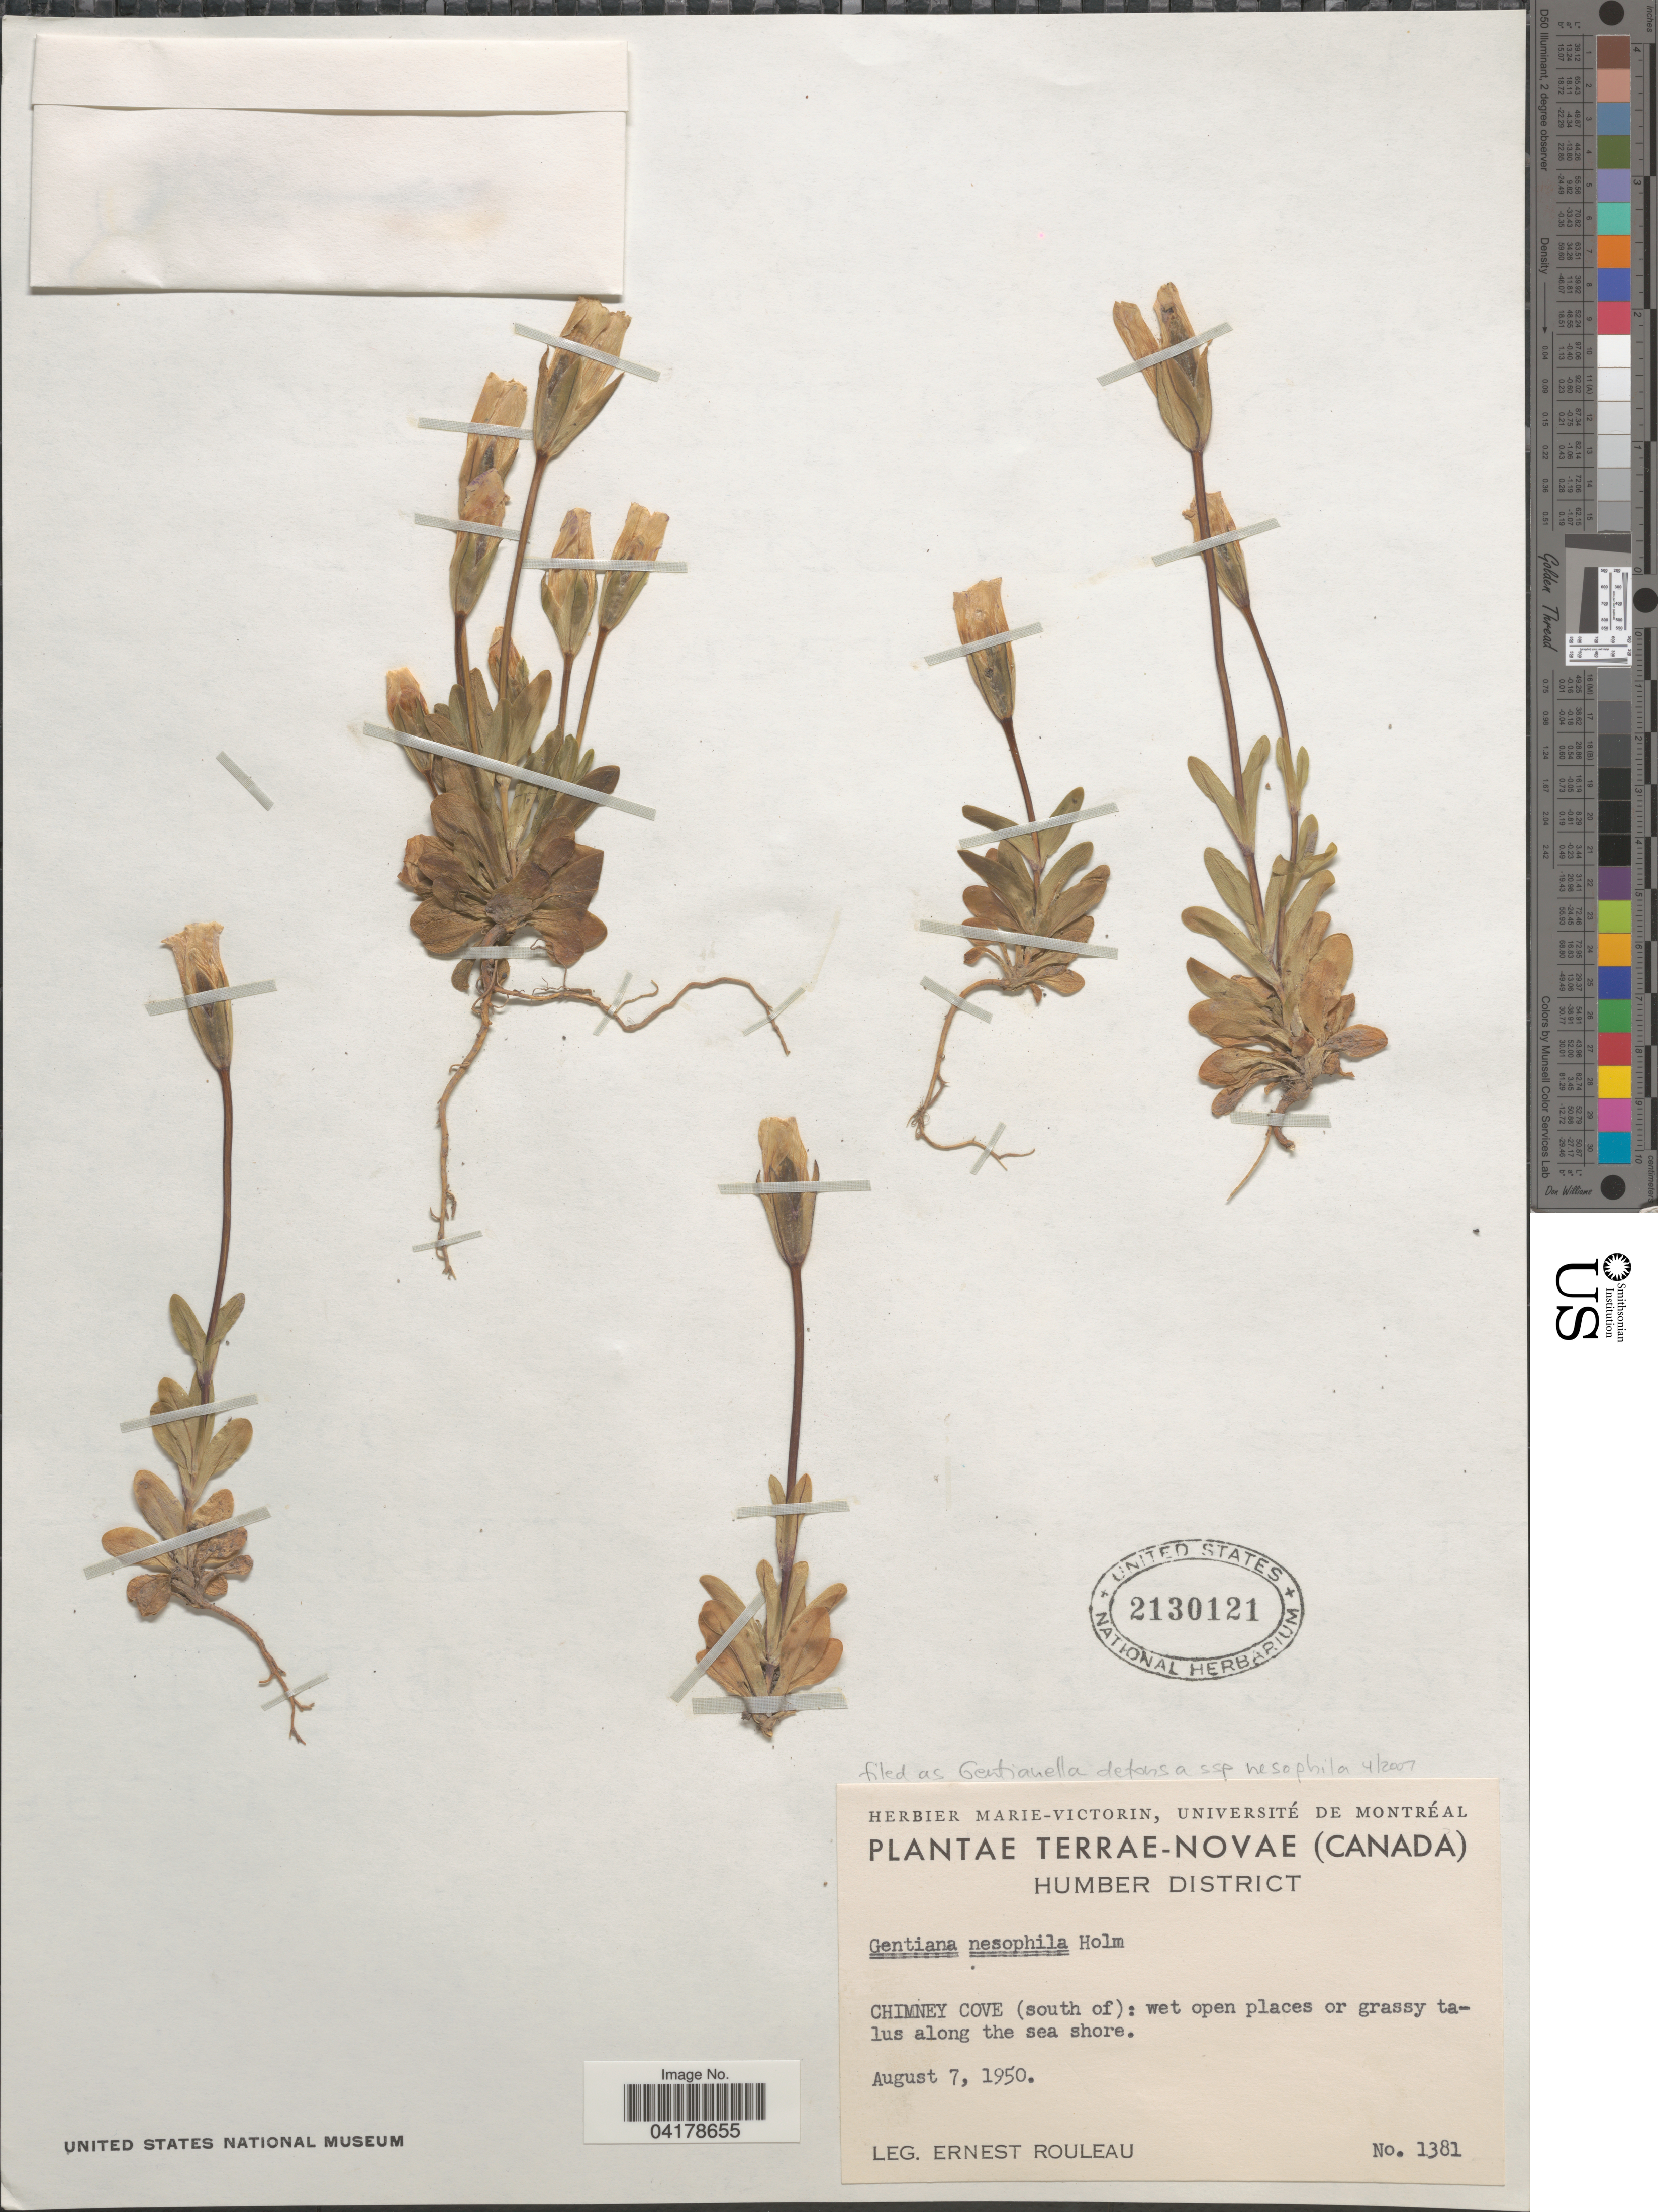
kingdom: Plantae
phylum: Tracheophyta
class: Magnoliopsida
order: Gentianales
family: Gentianaceae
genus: Gentiana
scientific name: Gentiana nesophila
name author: Holm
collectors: J. Rouleau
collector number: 1381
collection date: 1950-08-07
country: Canada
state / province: Newfoundland and Labrador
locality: Terrae-Novae. Humber District. Chimney Cove (south of): wet open places or grassy talus along the sea shore.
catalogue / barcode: US 2130121